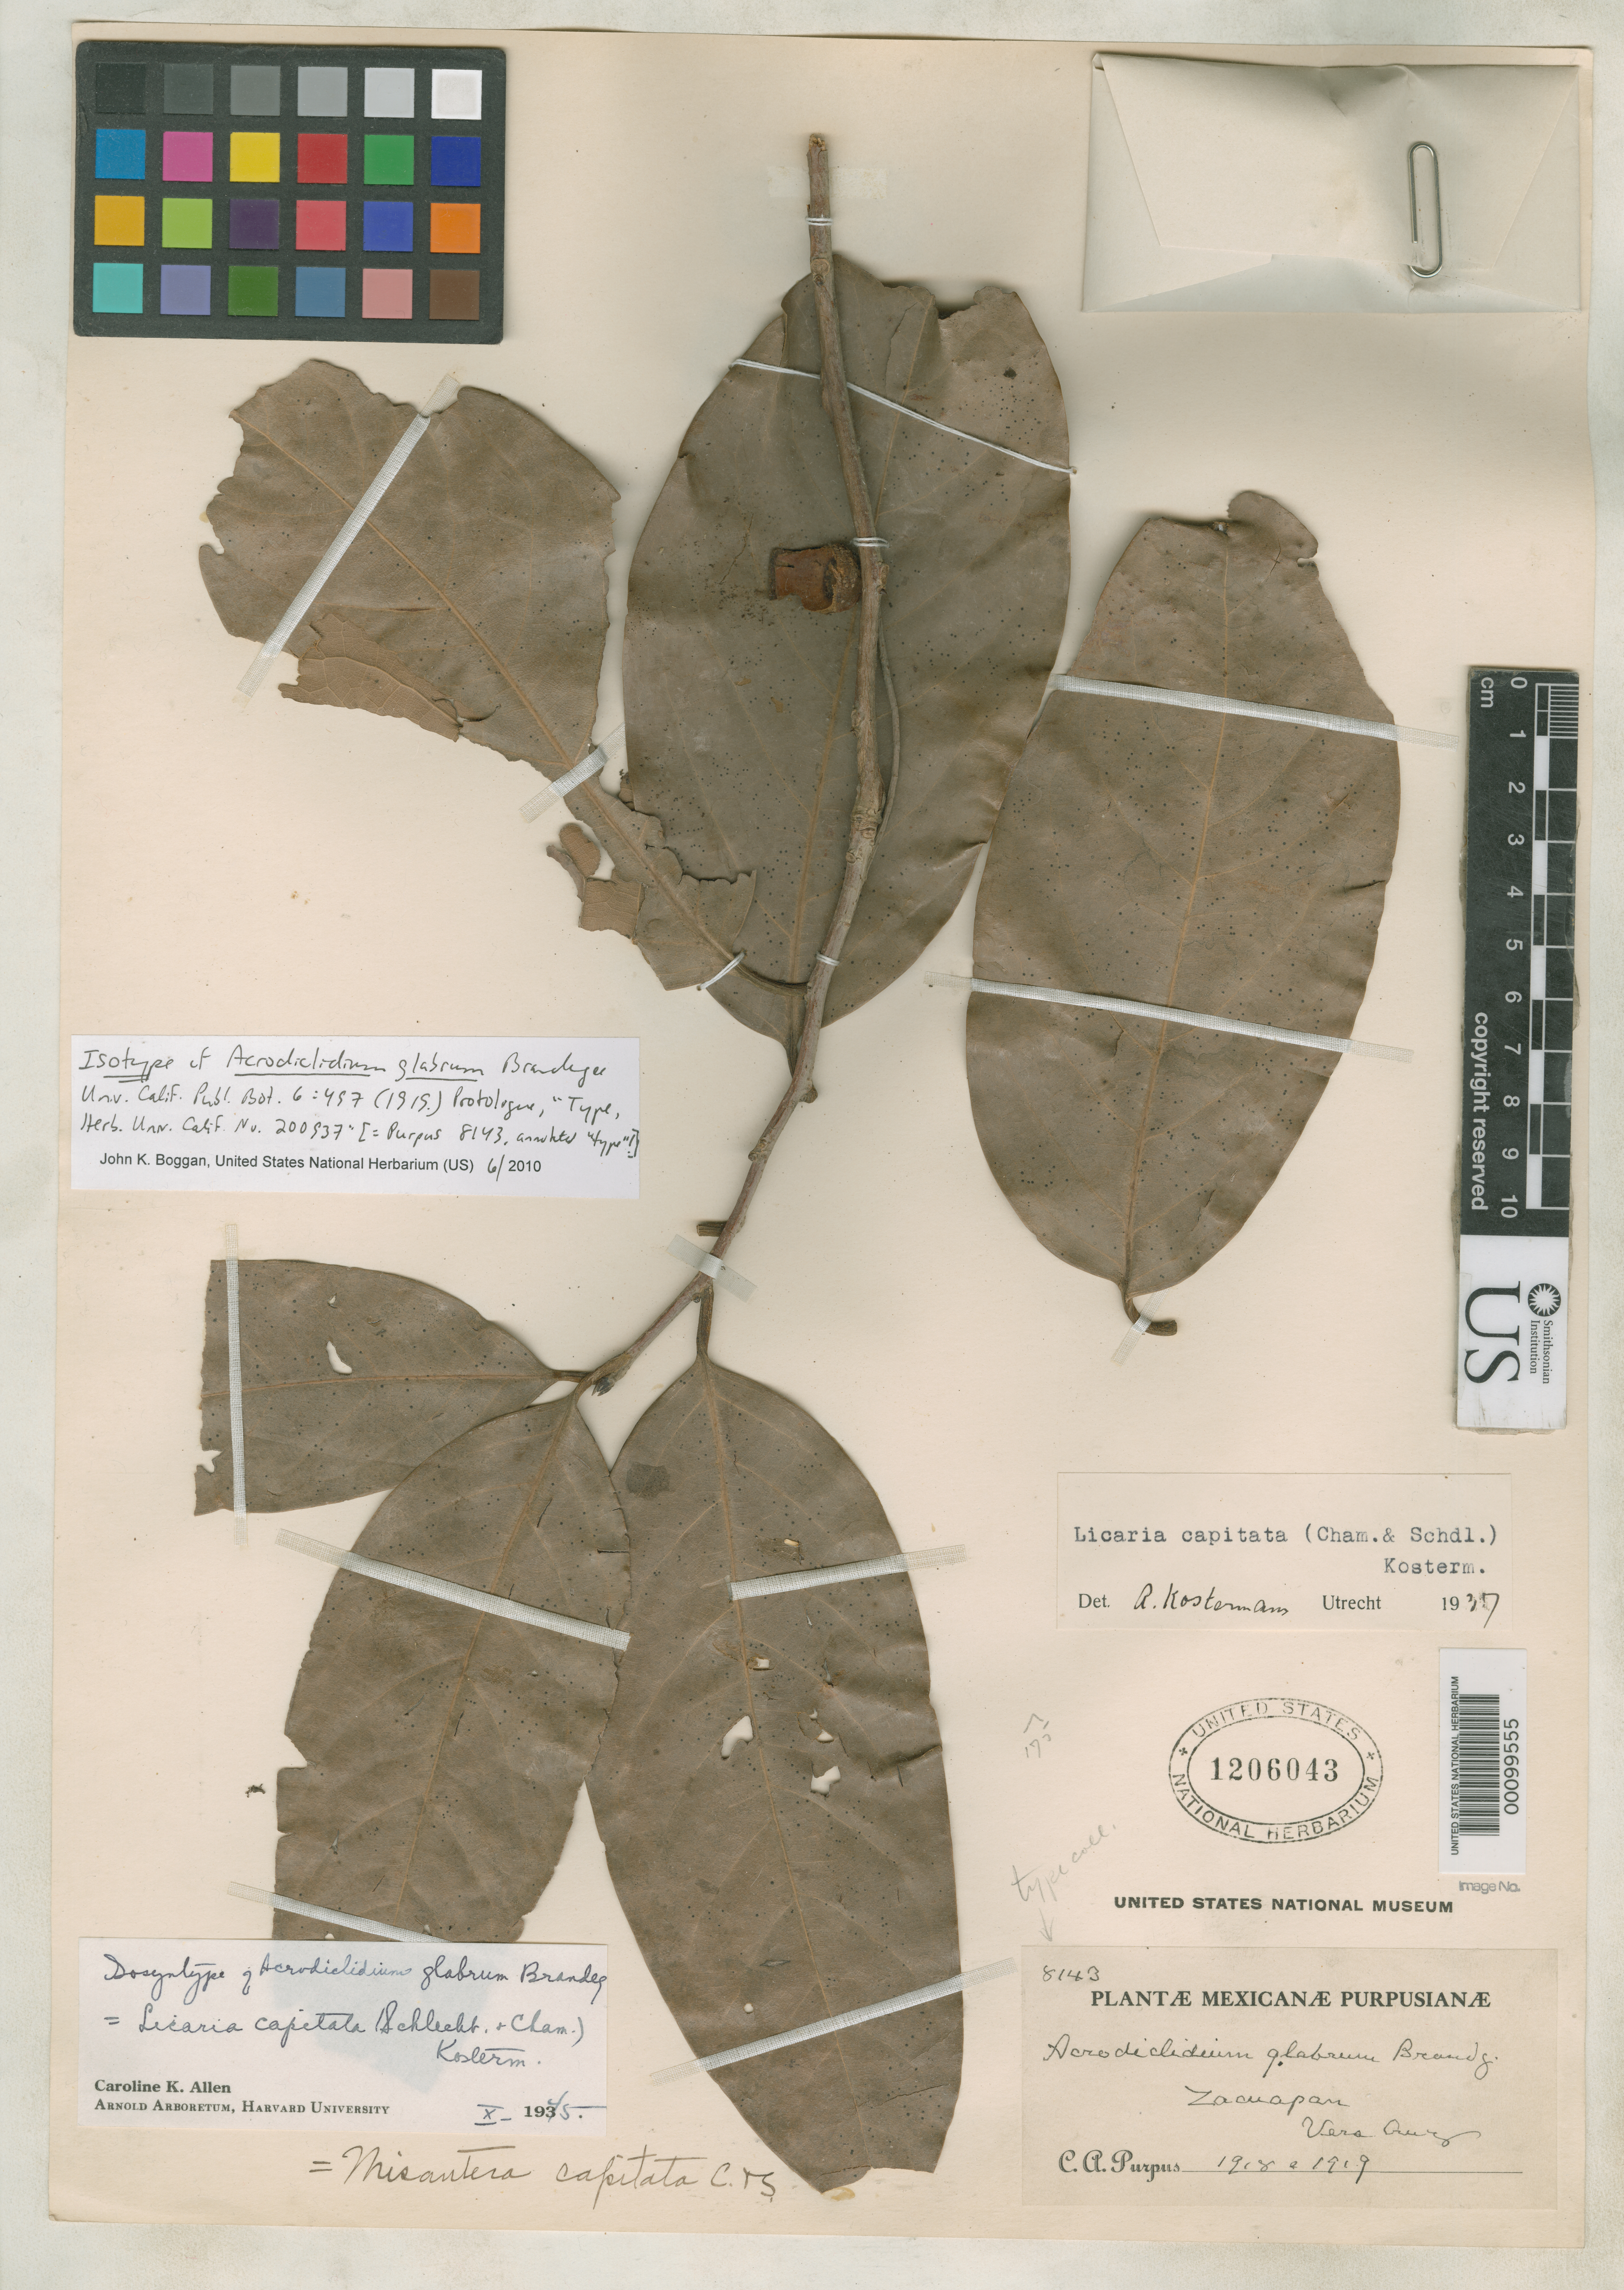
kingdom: Plantae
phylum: Tracheophyta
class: Magnoliopsida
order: Laurales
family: Lauraceae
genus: Acrodiclidium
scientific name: Acrodiclidium glabrum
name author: Brandegee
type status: Isotype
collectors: C. A. Purpus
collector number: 8143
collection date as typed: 1918-1919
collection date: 1918/1919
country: Mexico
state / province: Veracruz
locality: Zacuapan.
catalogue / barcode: US 1206043